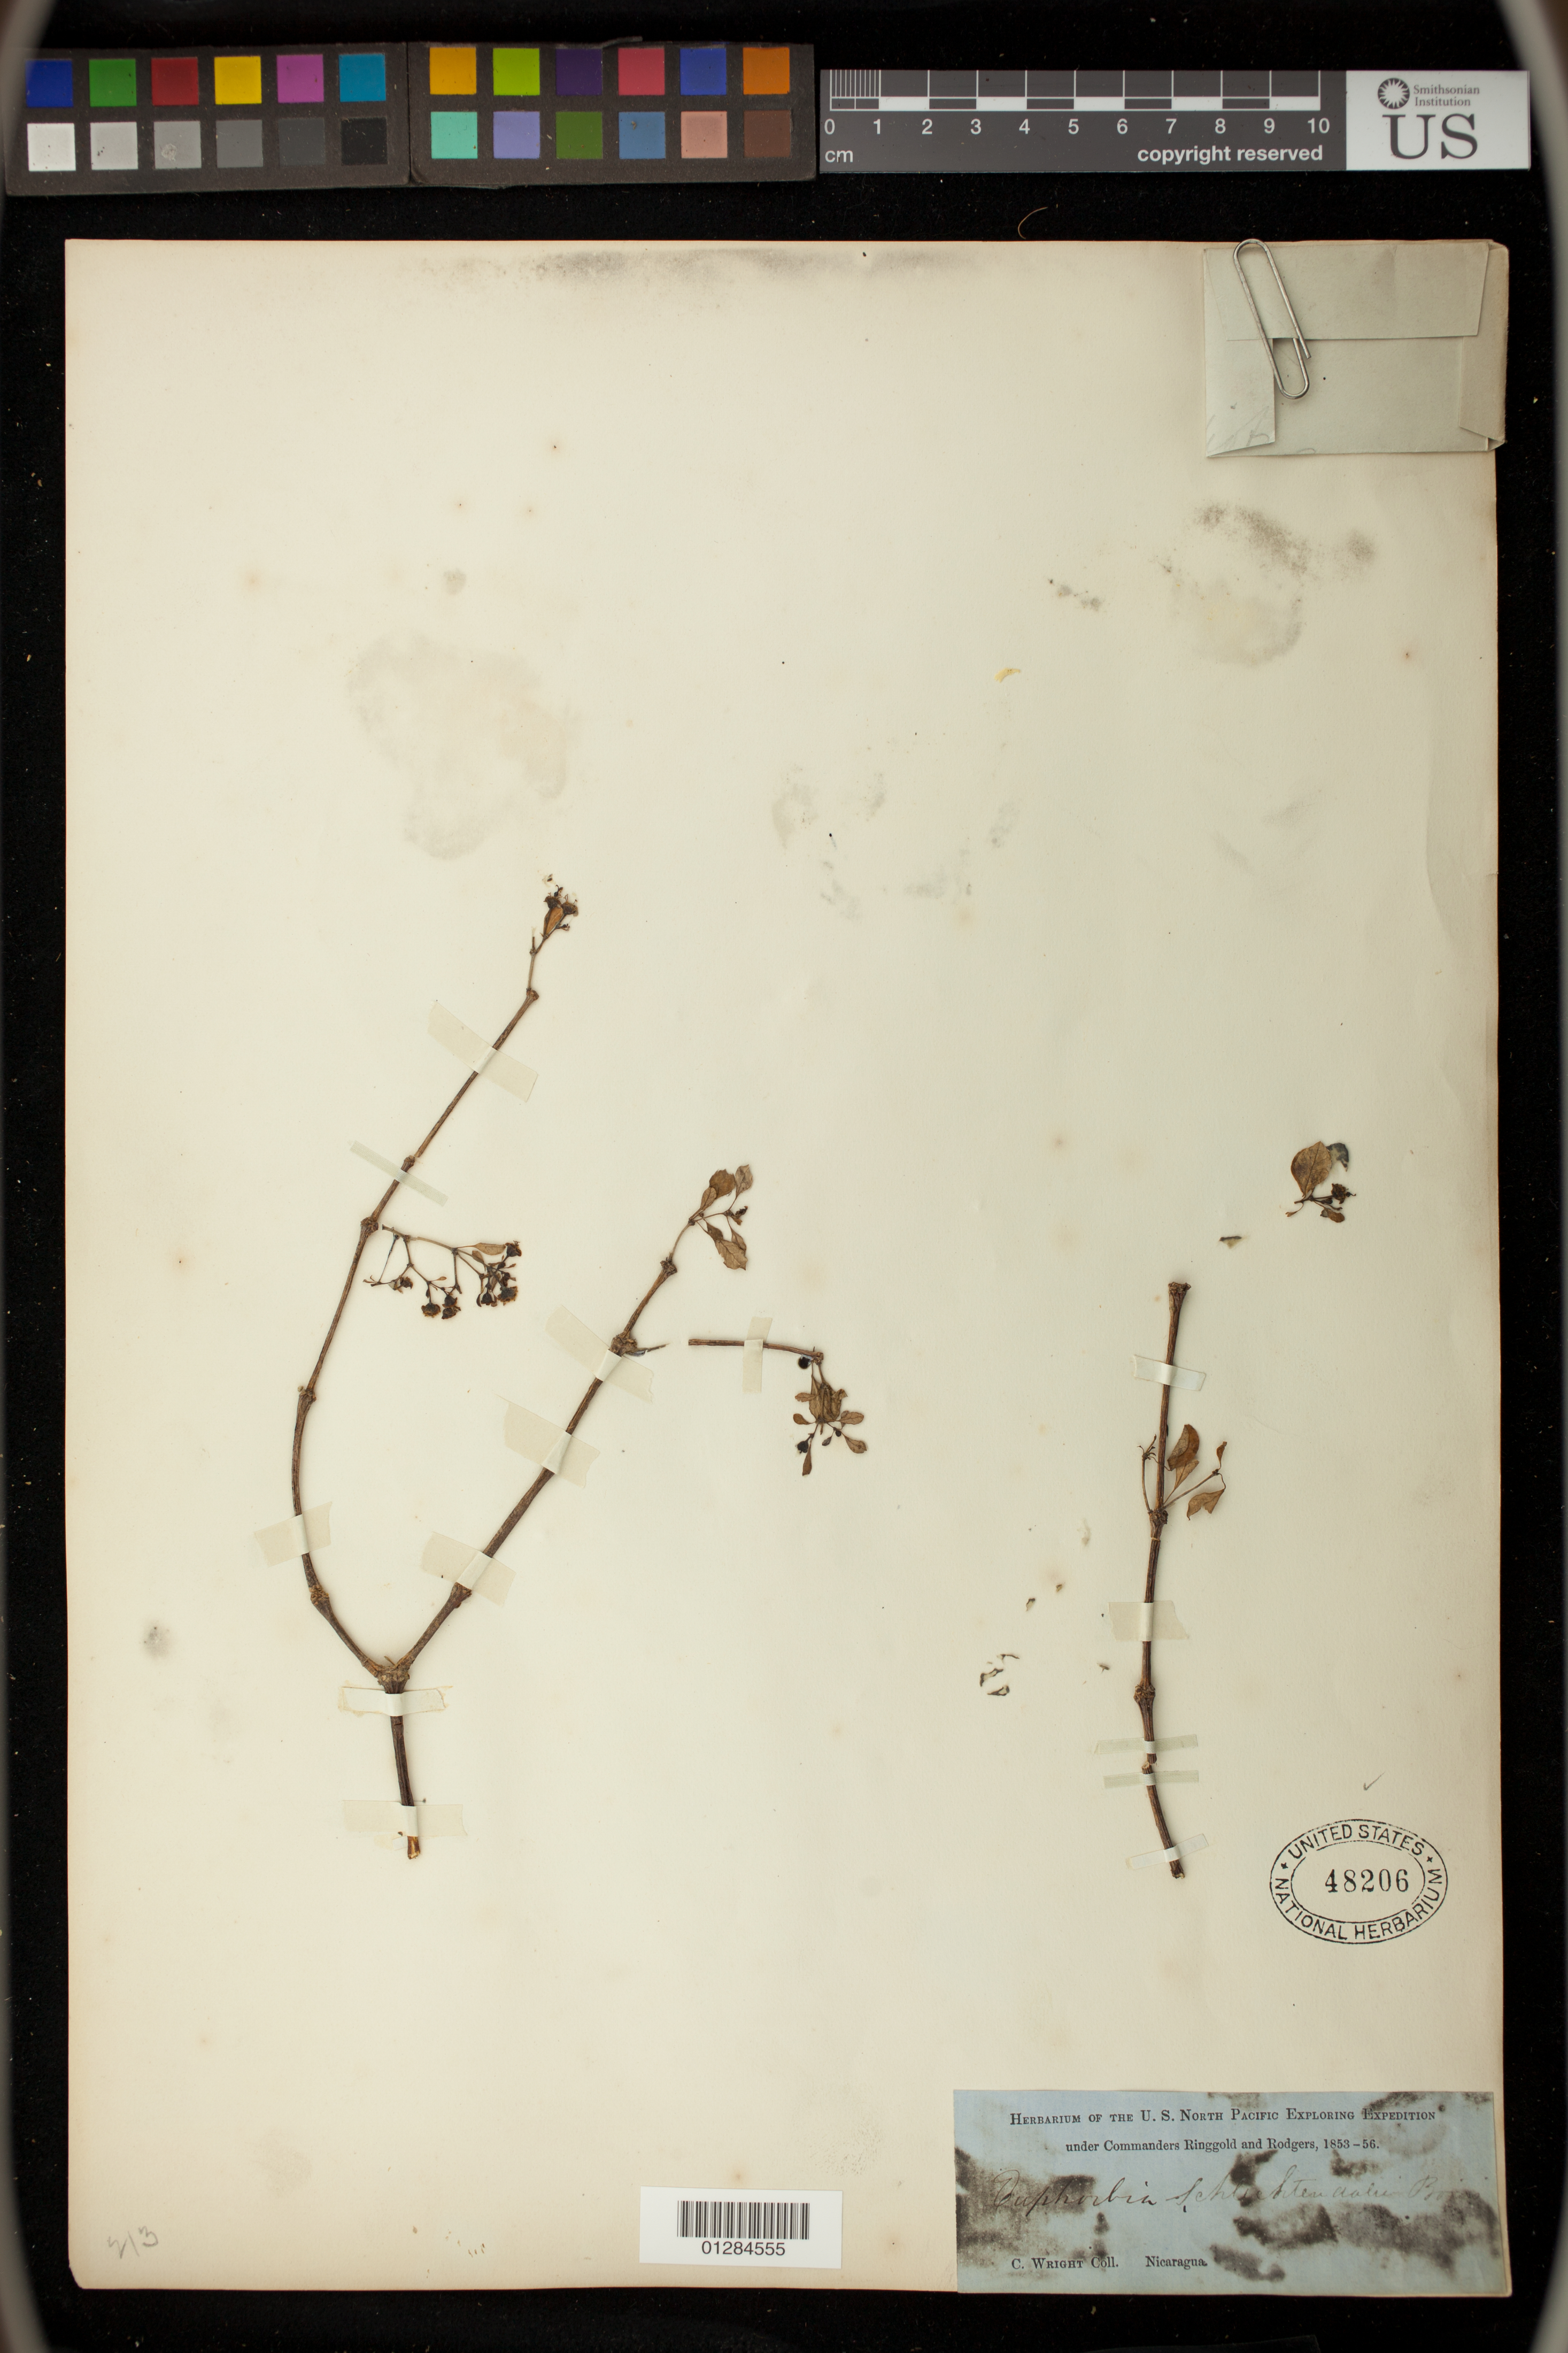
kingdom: Plantae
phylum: Tracheophyta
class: Magnoliopsida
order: Malpighiales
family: Euphorbiaceae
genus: Euphorbia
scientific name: Euphorbia schlechtendalii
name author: Boiss.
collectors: C. Wright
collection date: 1953/1956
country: Nicaragua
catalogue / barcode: US 48206